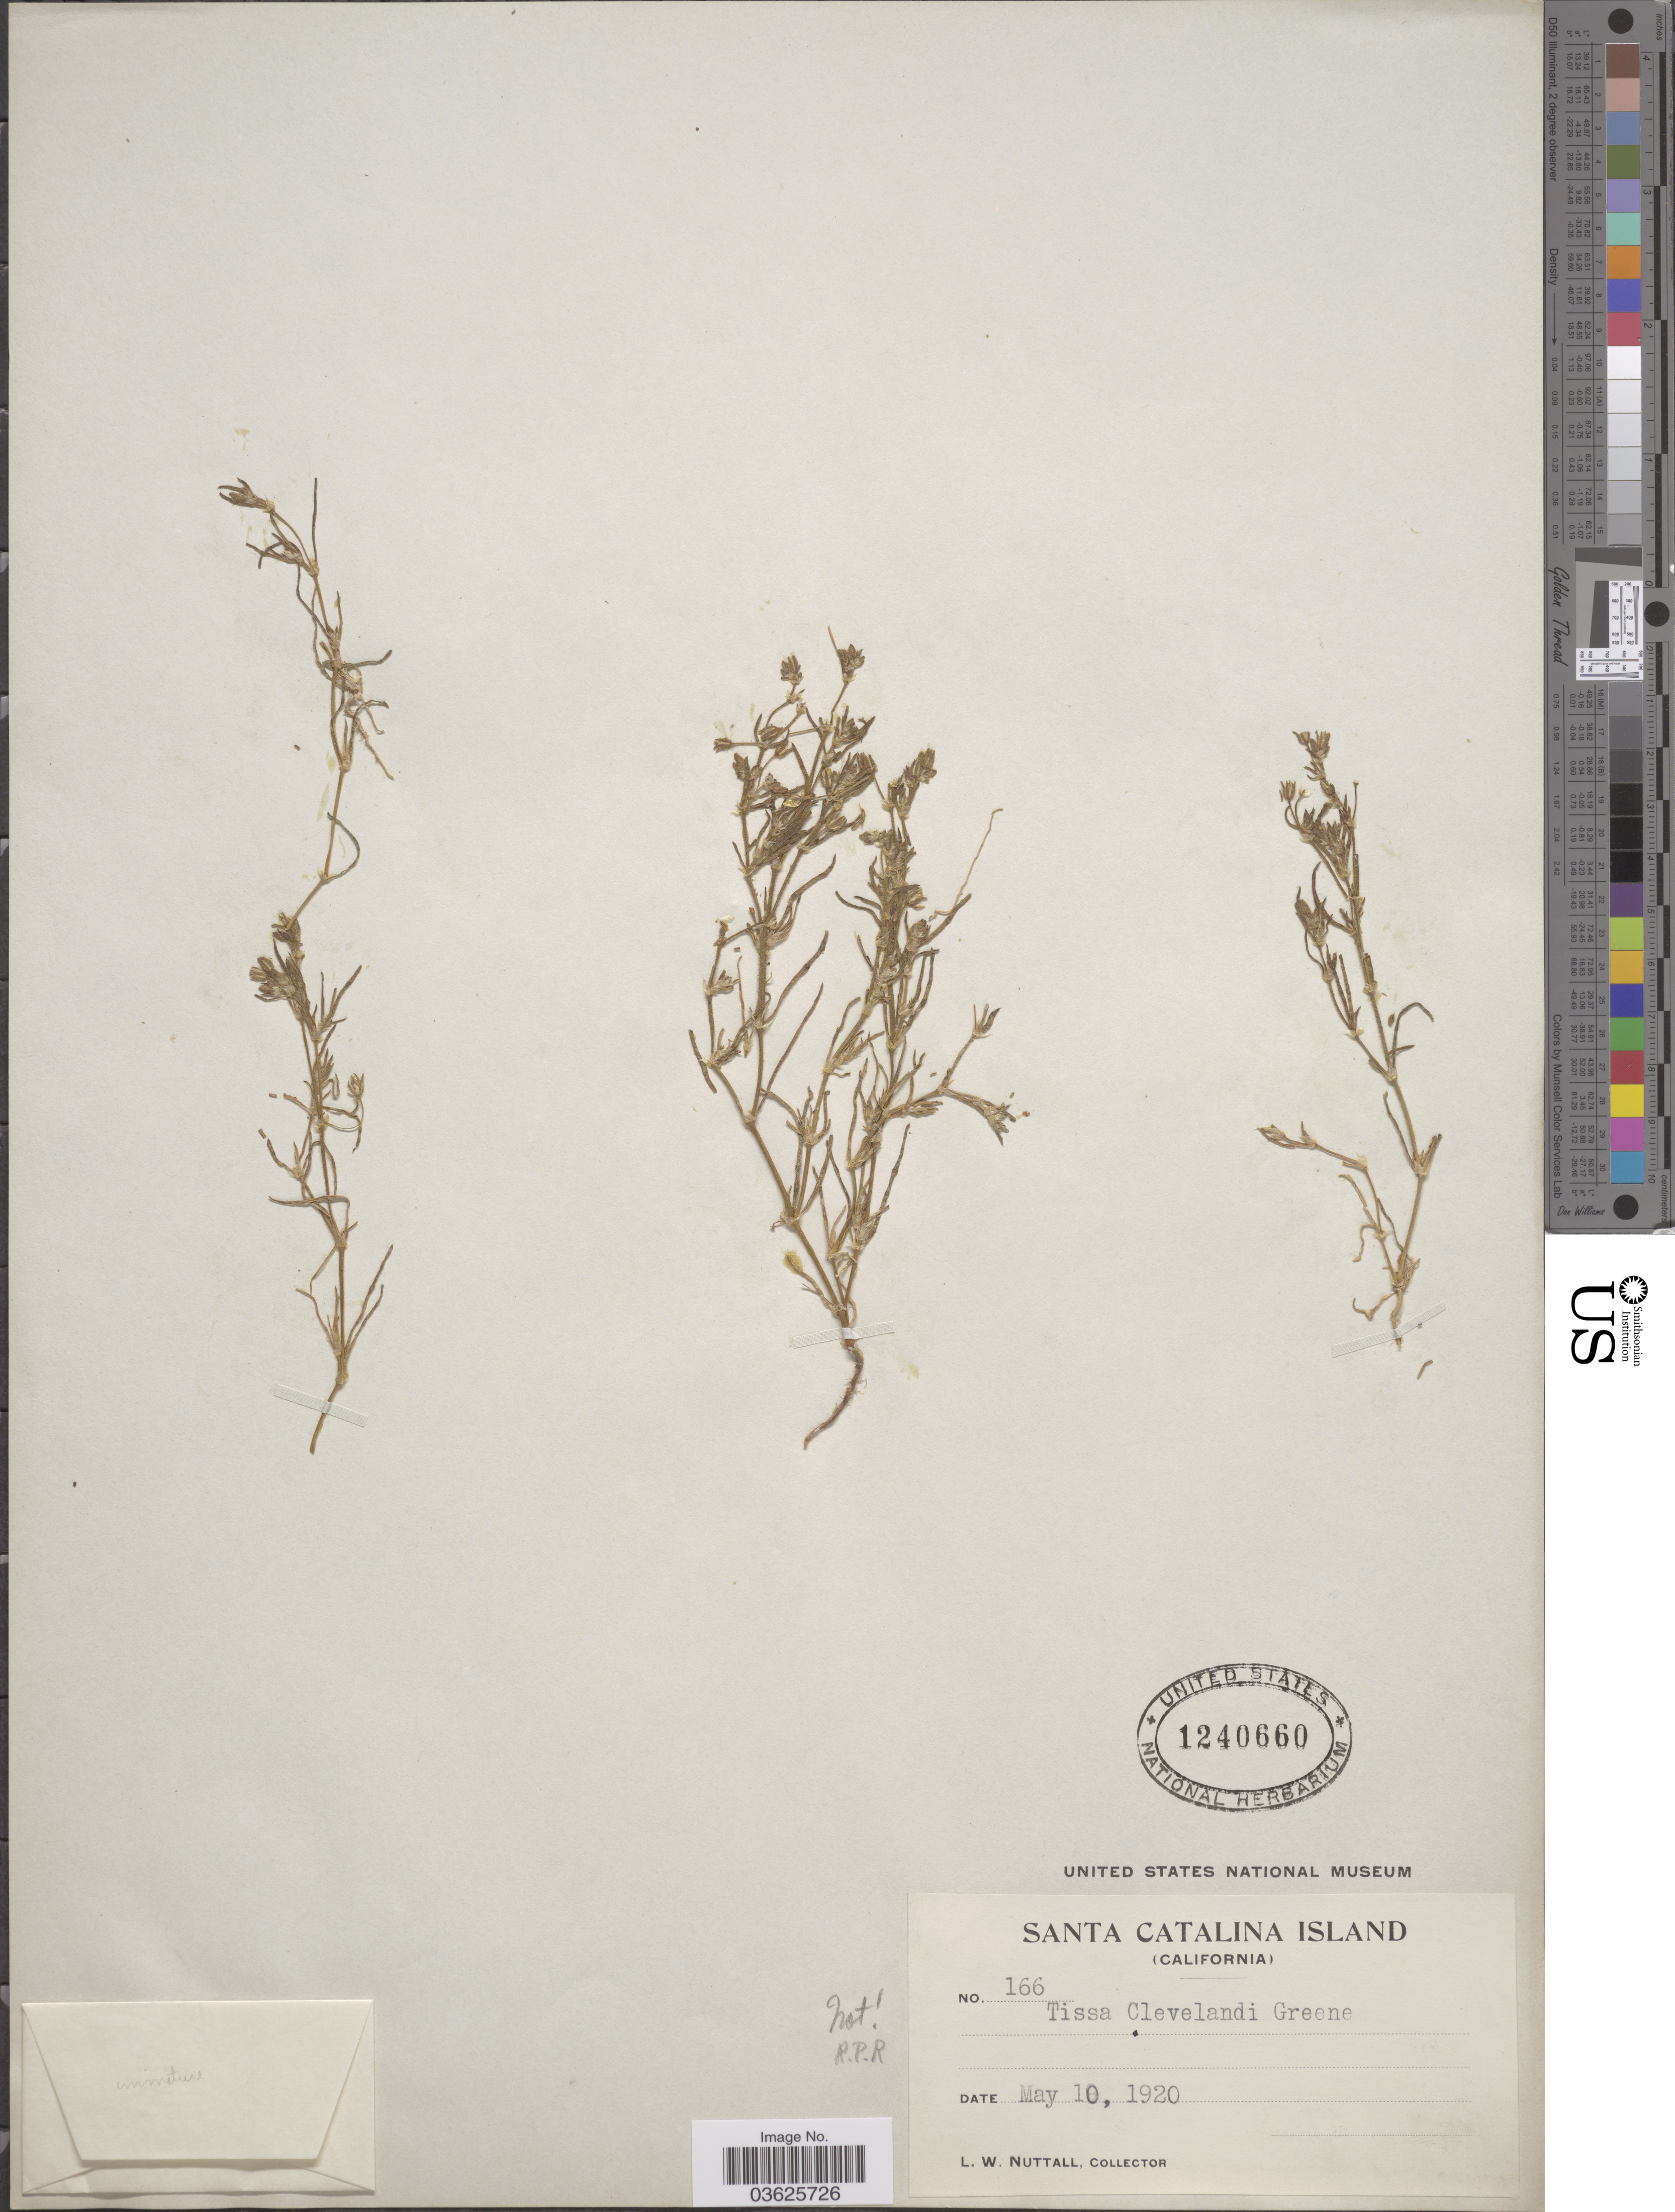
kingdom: Plantae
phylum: Tracheophyta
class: Magnoliopsida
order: Caryophyllales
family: Caryophyllaceae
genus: Spergularia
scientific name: Spergularia sp.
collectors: L. W. Nuttall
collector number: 166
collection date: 1920-05-10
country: United States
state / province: California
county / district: Los Angeles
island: Santa Catalina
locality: Santa Catalina Island.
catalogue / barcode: US 1240660